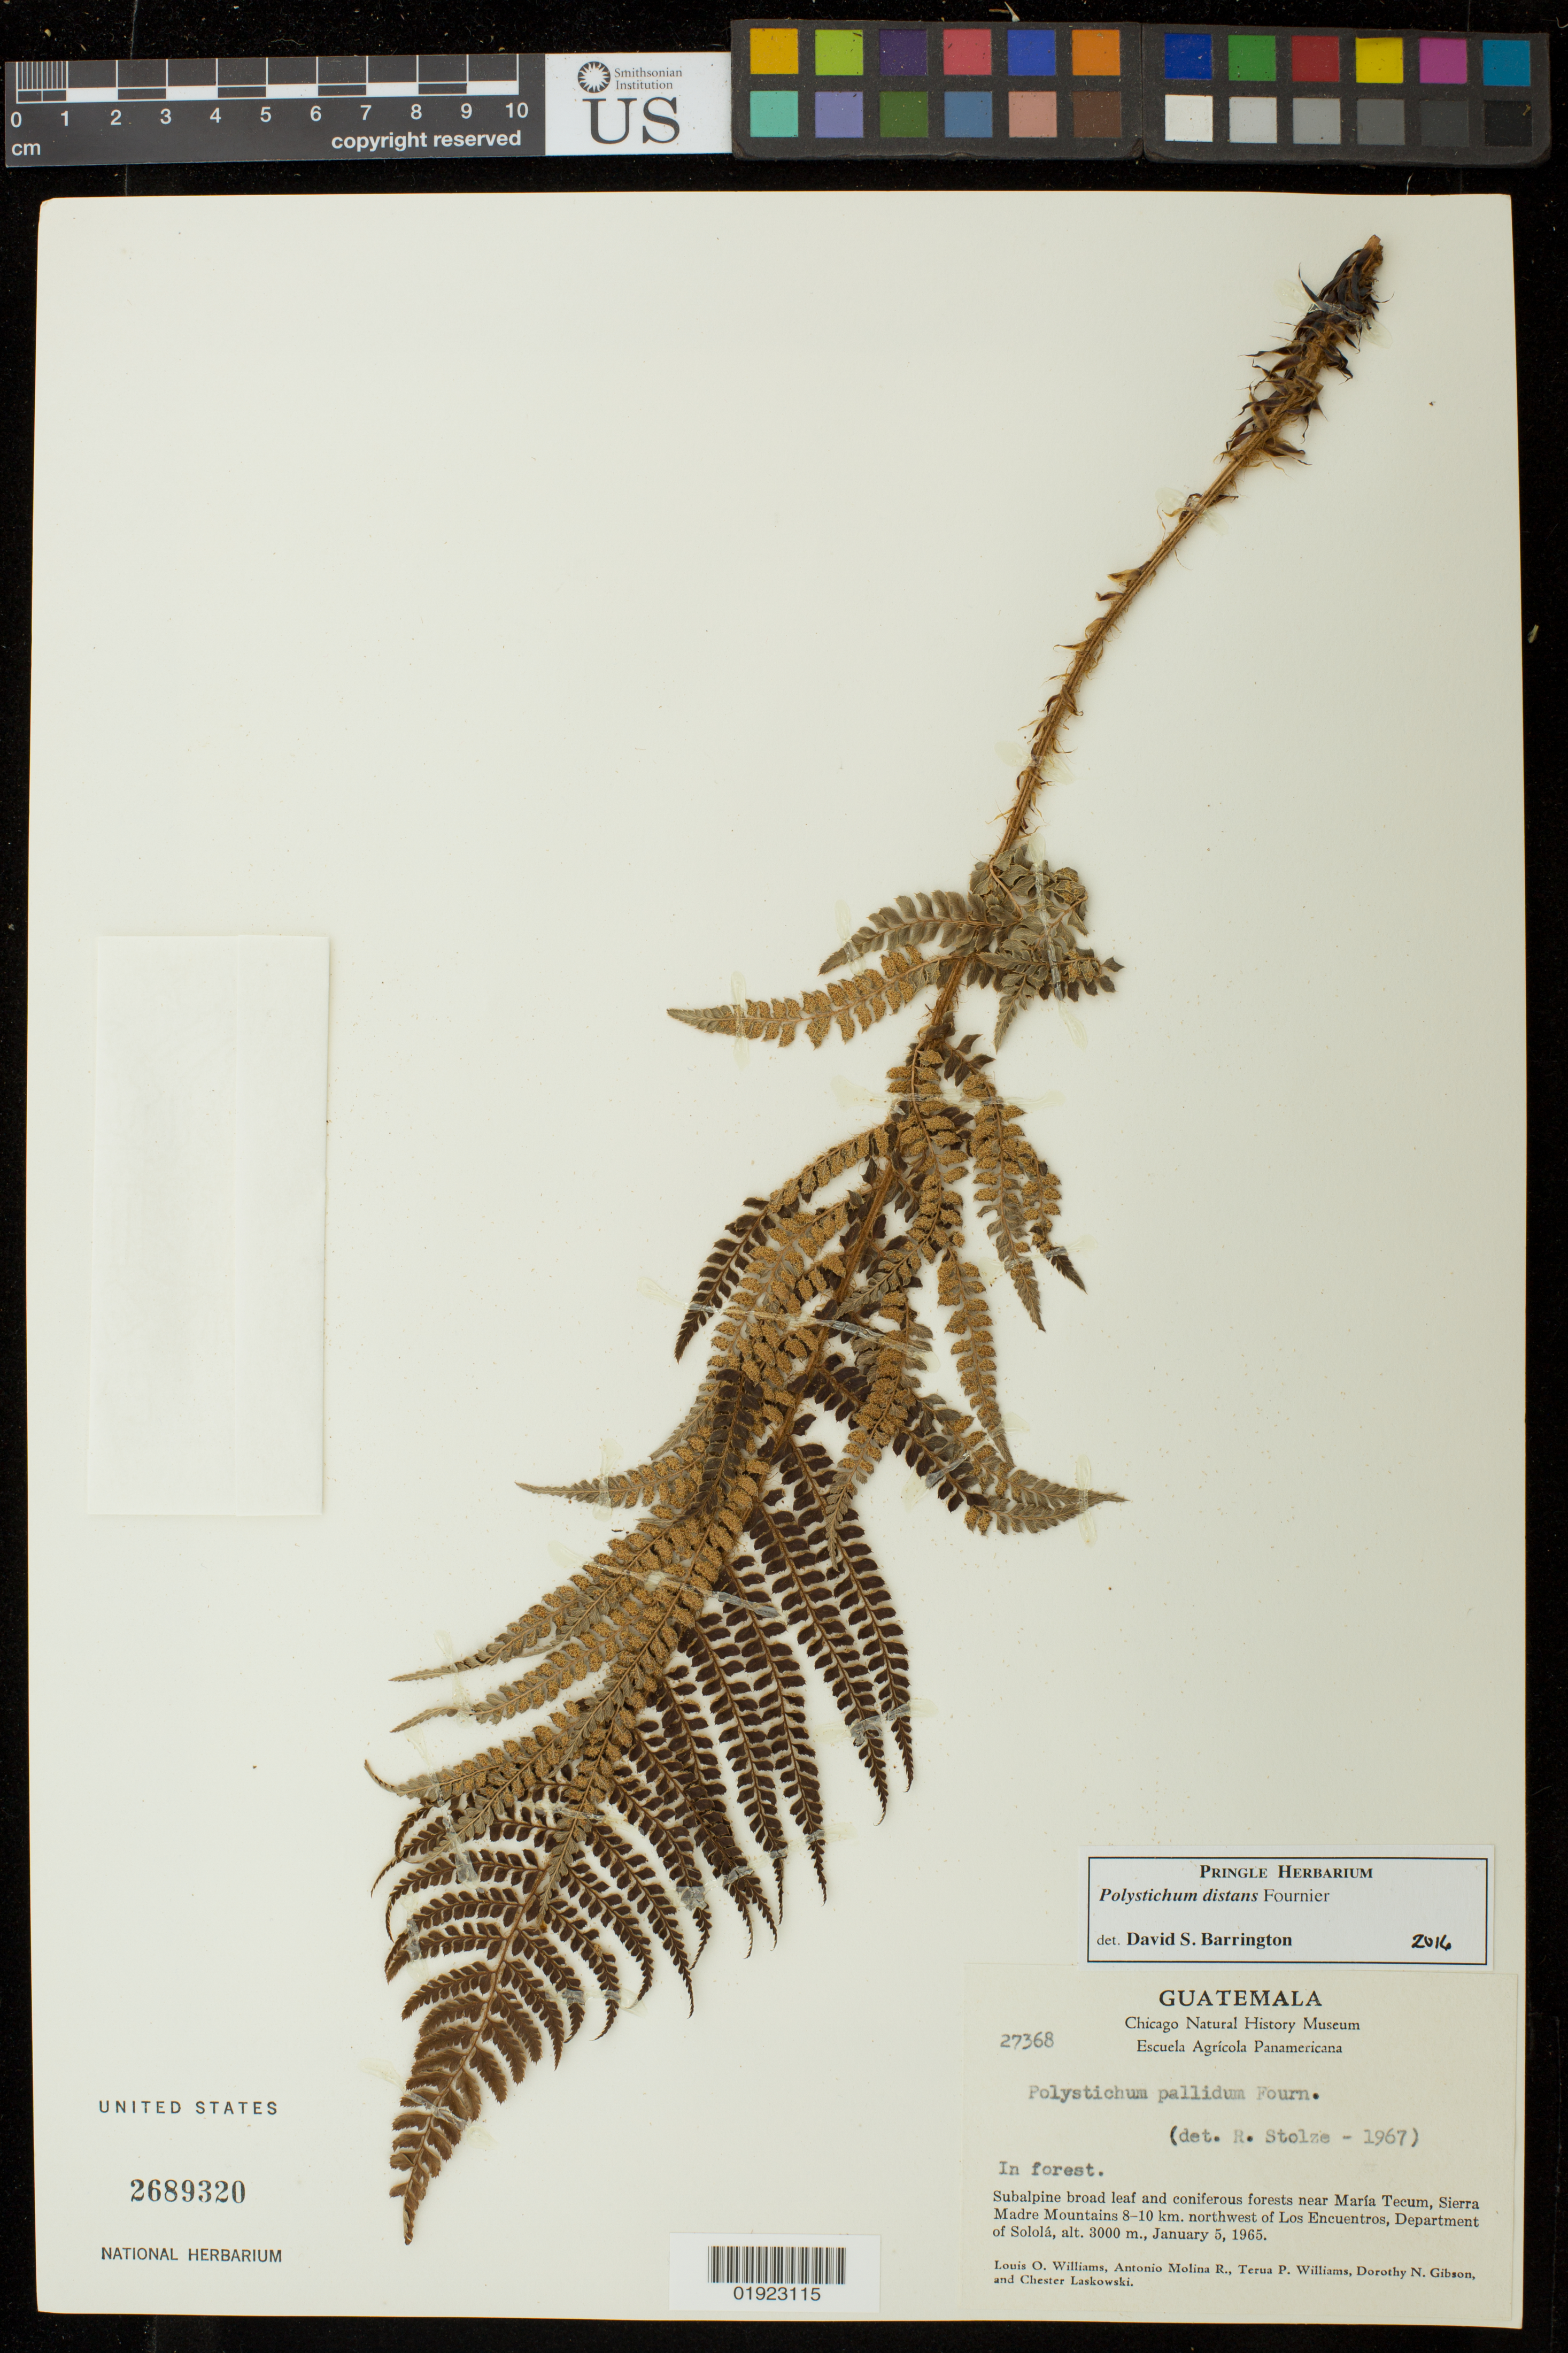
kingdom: Plantae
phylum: Tracheophyta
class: Polypodiopsida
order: Polypodiales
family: Dryopteridaceae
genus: Polystichum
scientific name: Polystichum distans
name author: E. Fourn.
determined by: Barrington, D. S., Curator (VT), University of Vermont (UNITED STATES)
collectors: L. O. Williams, A. Molina R., T. P. Williams, D. N. Gibson & C. Laskowski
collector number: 27368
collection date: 1965-01-05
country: Guatemala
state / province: Sololá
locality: Near Maria Tecum, Sierra Madre Mountains 8-10 km. northwest of Los Encuentros.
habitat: Subalpine broad leaf and coniferous forest.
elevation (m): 8000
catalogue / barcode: US 2689320